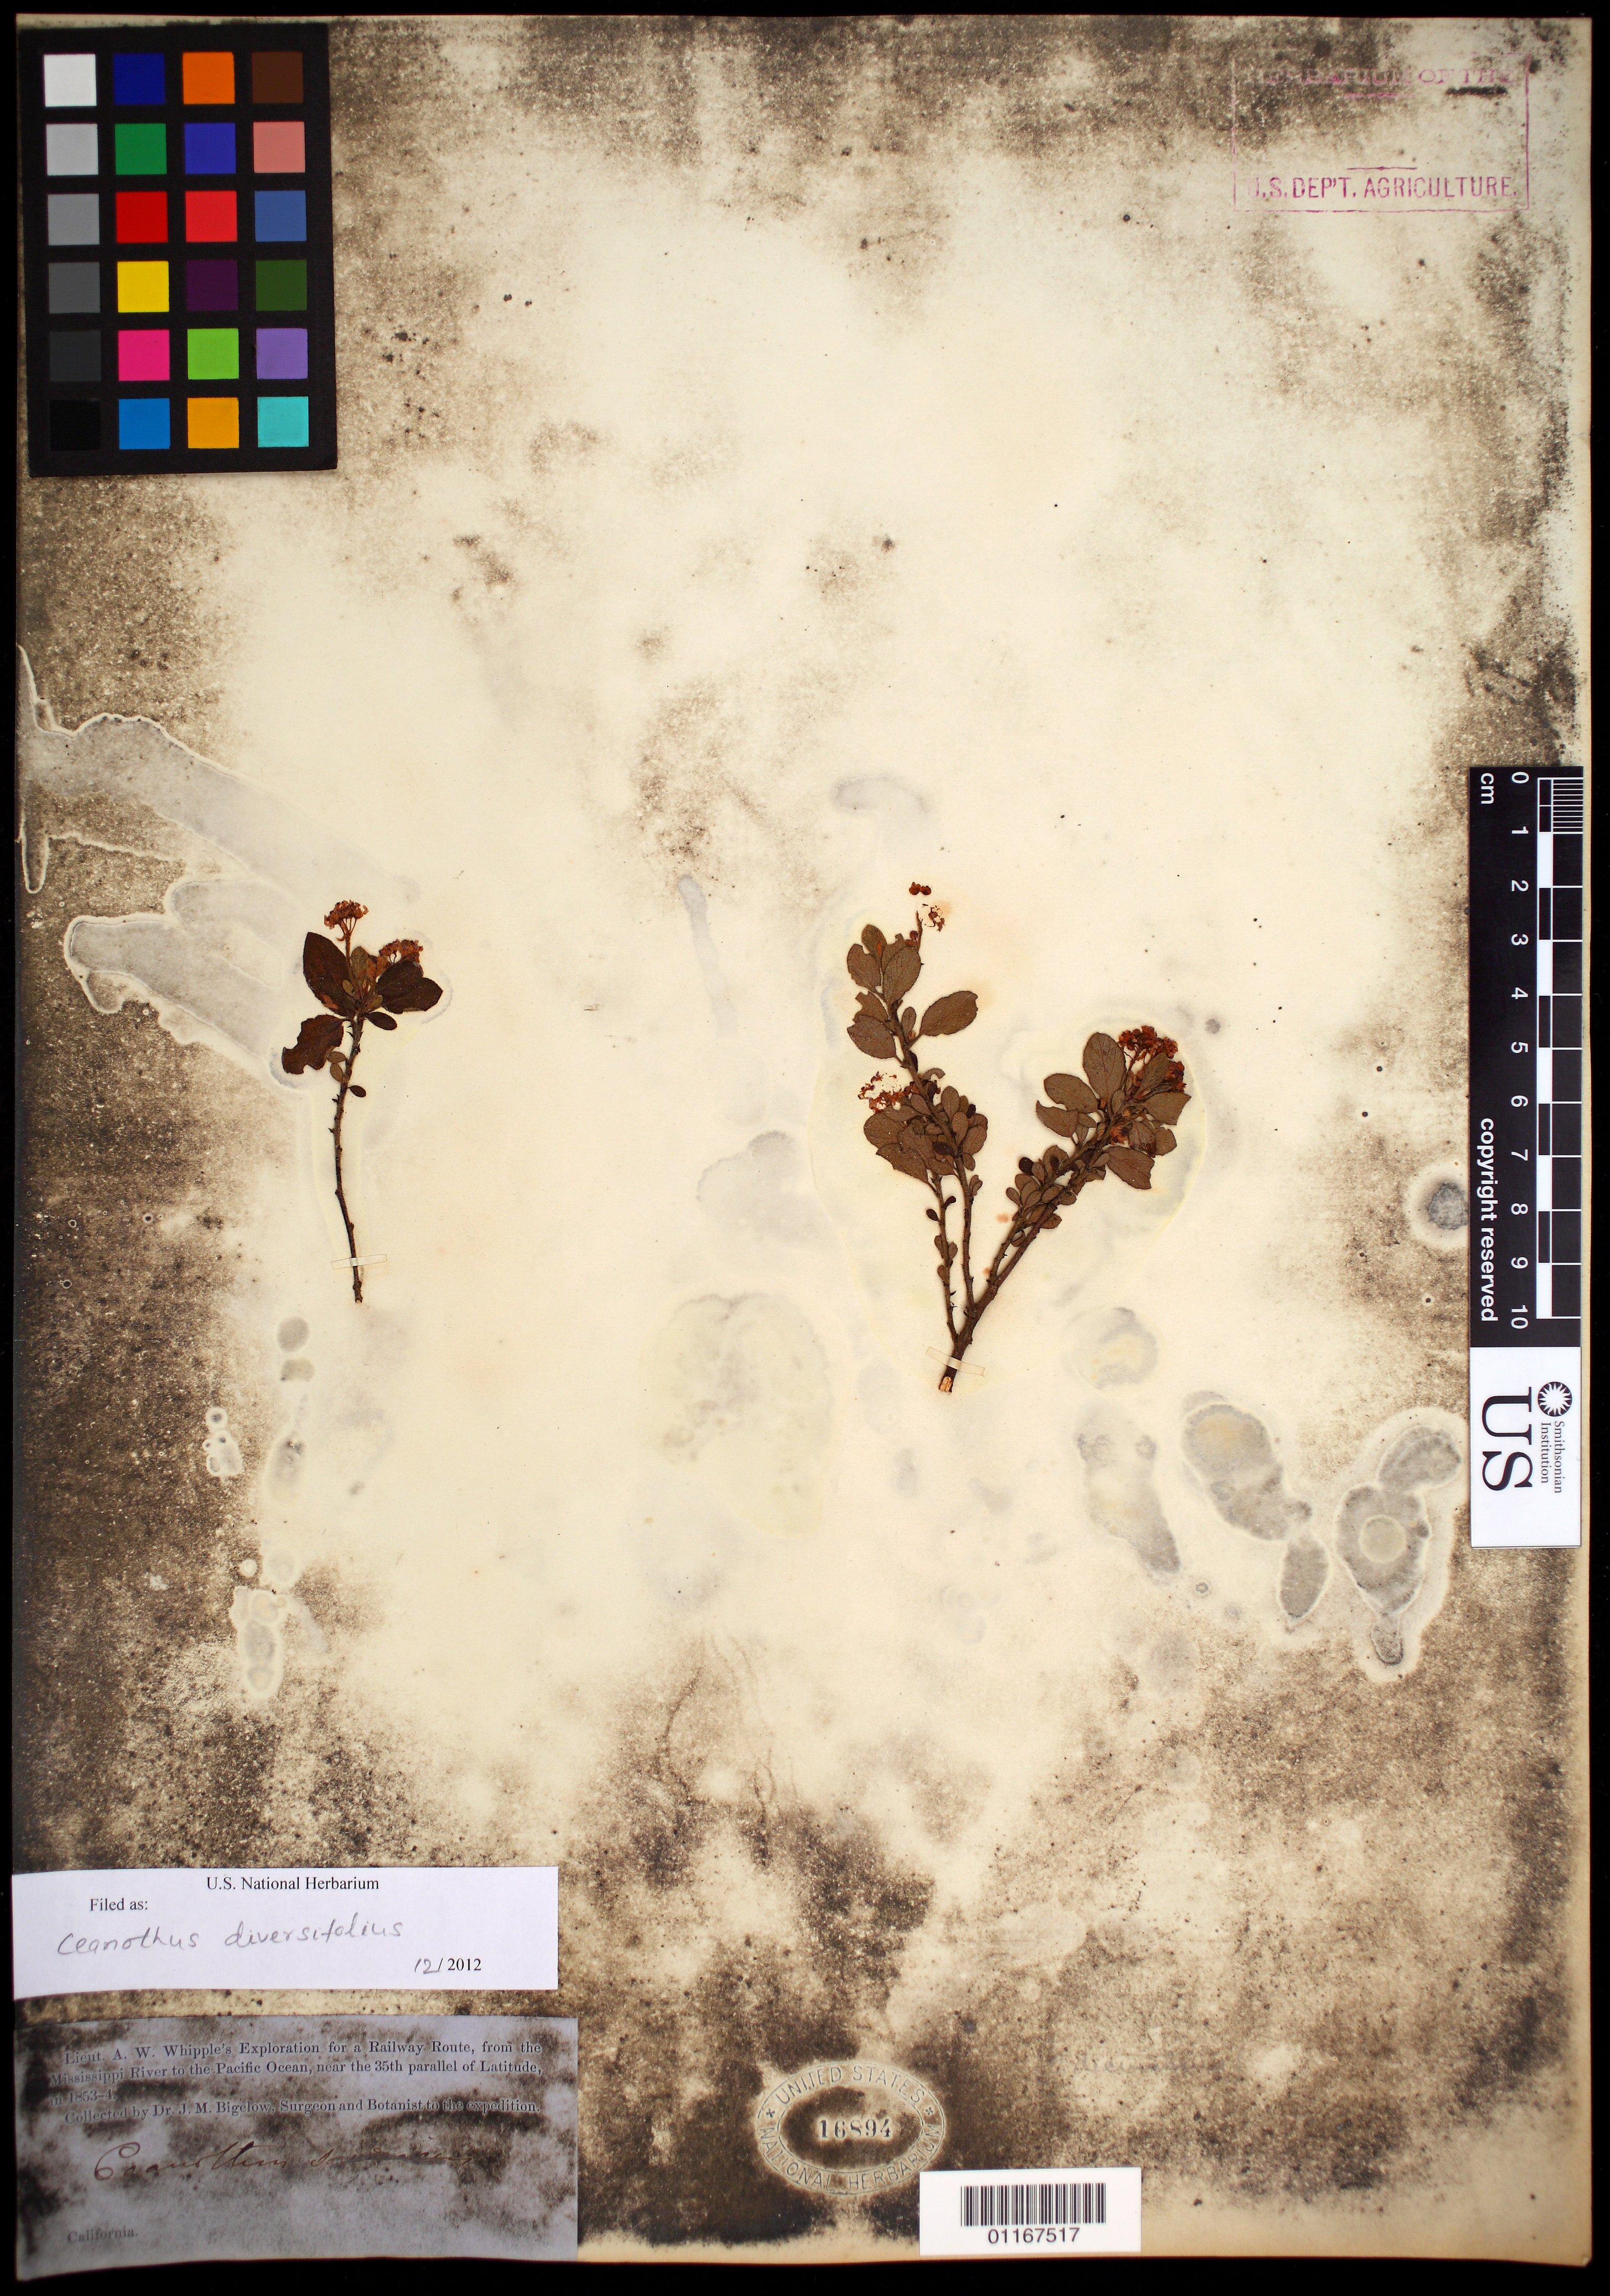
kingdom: Plantae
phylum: Tracheophyta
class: Magnoliopsida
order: Rosales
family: Rhamnaceae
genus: Ceanothus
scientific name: Ceanothus diversifolius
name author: Kellogg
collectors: J. M. Bigelow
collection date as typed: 1853 to -- --- 1854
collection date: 1853/1854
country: United States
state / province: California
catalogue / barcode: US 16894